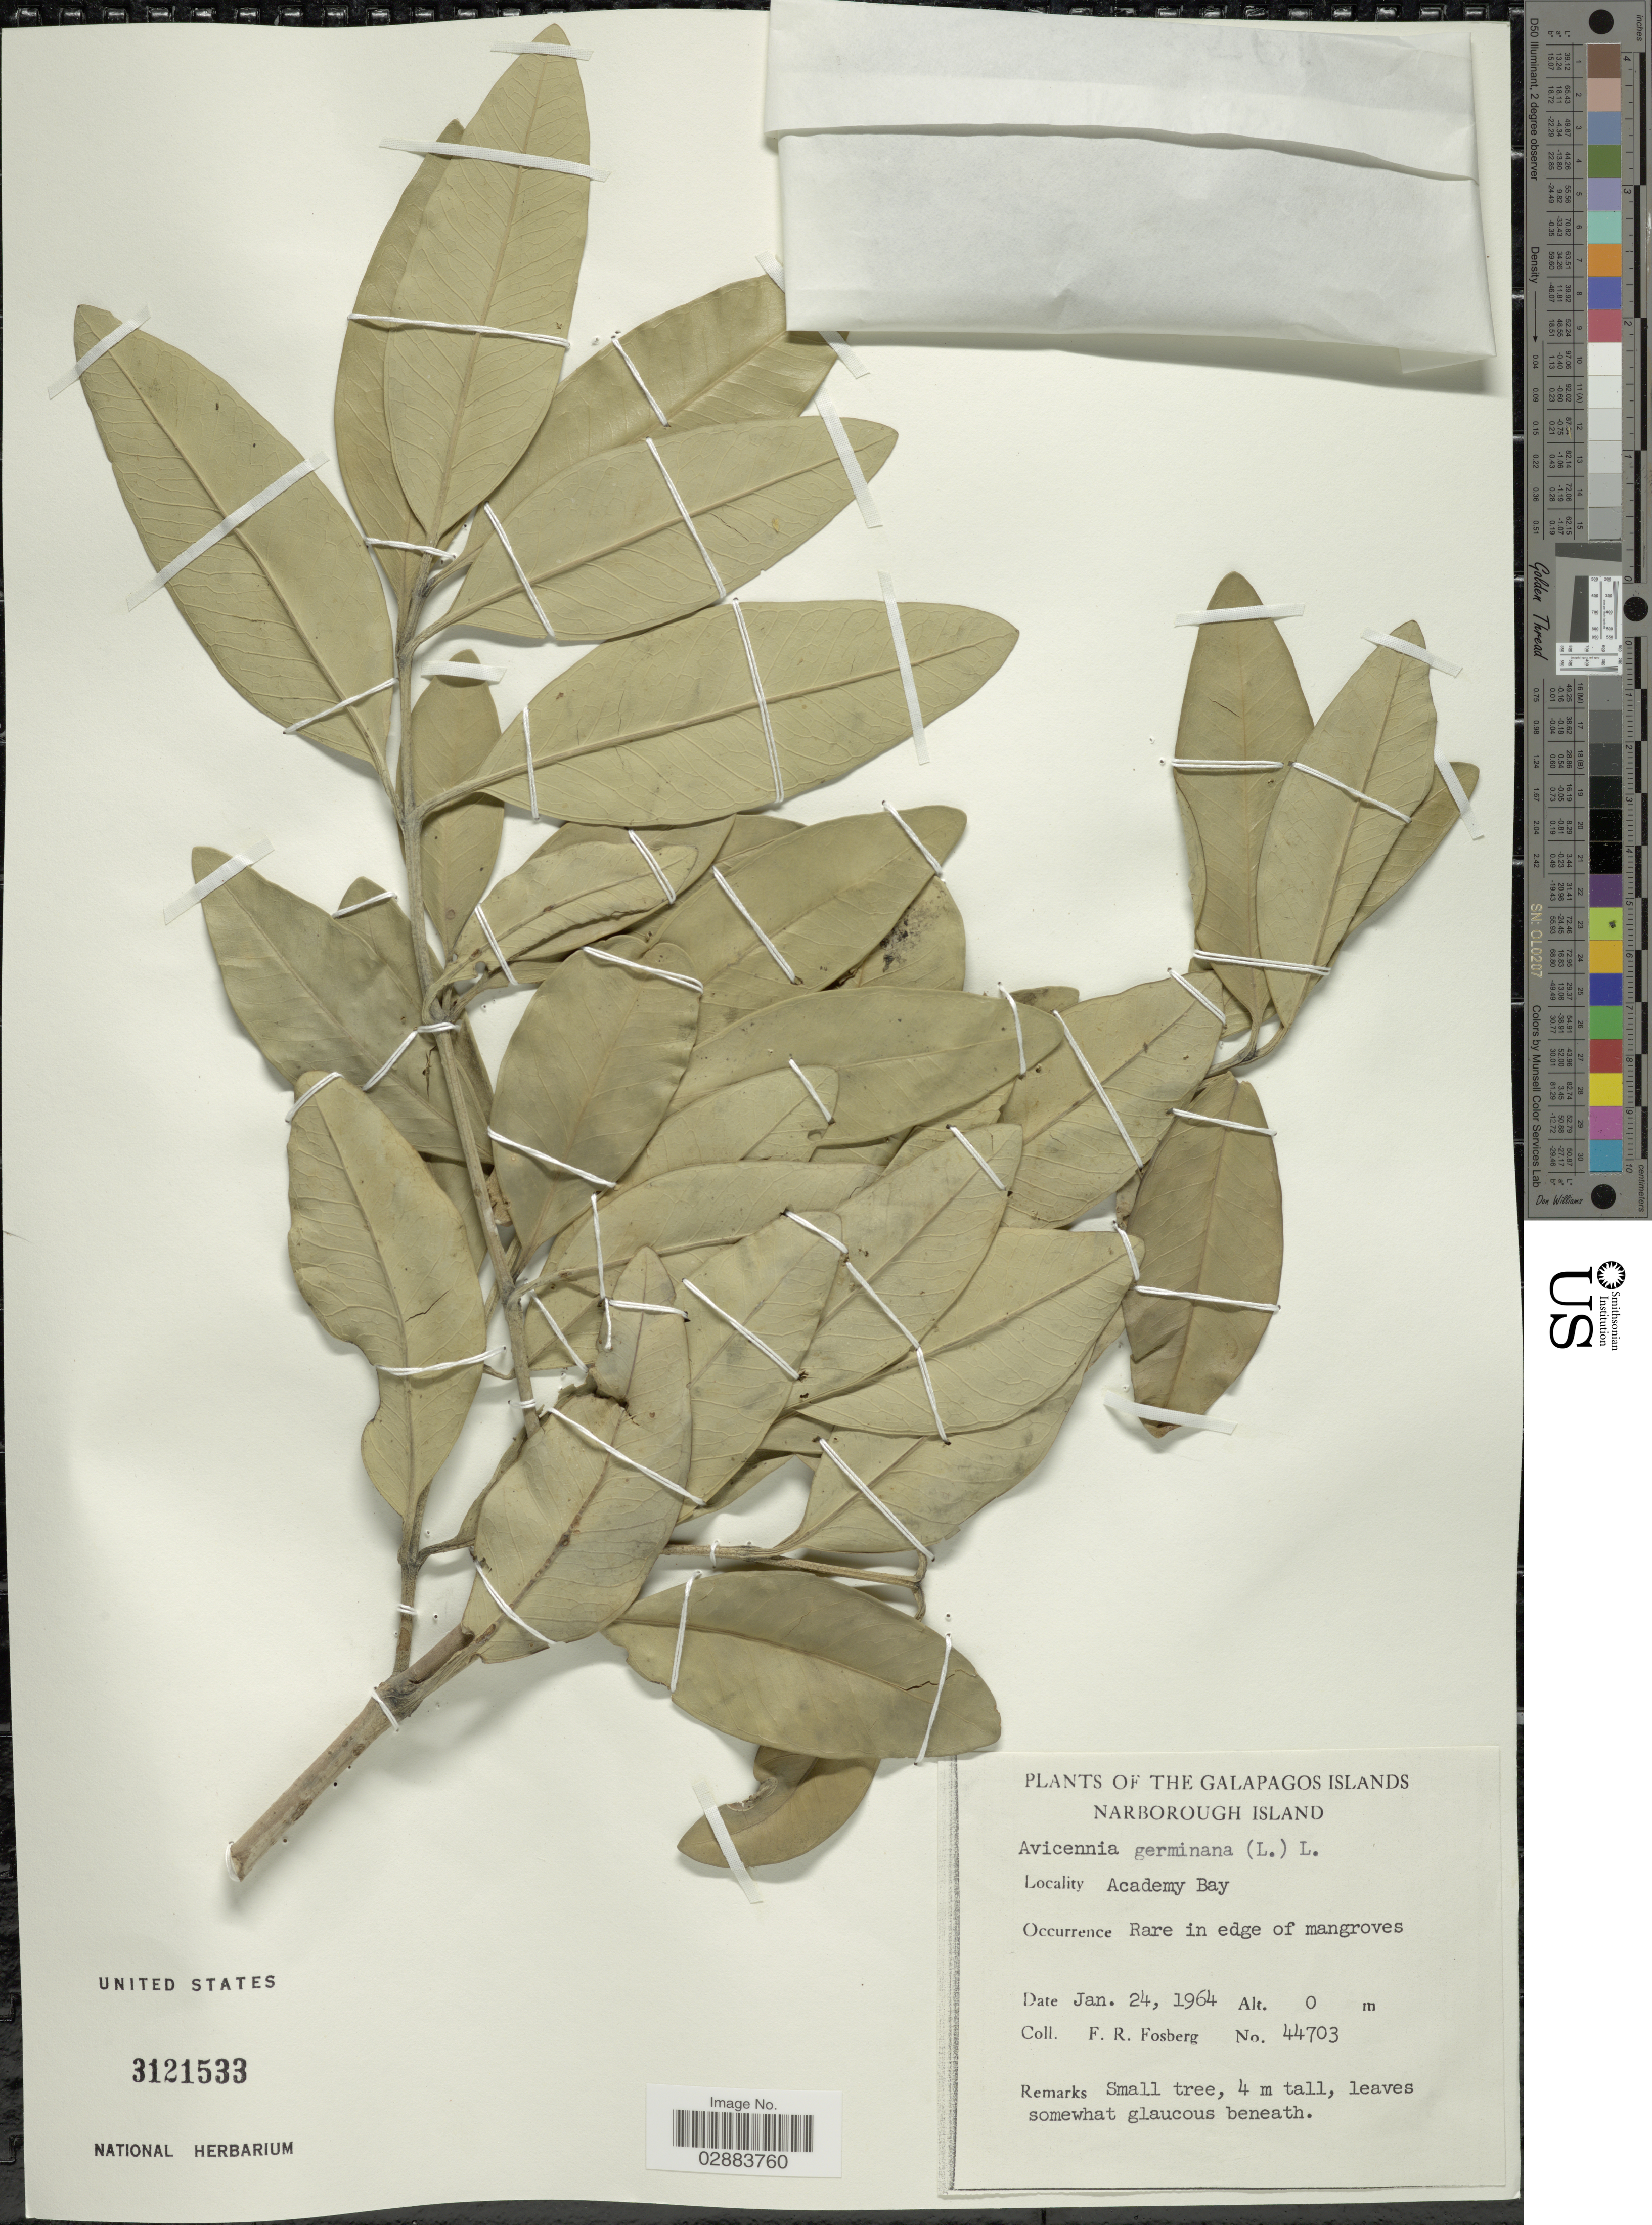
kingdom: Plantae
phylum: Tracheophyta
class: Magnoliopsida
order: Lamiales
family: Acanthaceae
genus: Avicennia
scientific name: Avicennia germinans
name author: (L.) L.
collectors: F. R. Fosberg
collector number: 44703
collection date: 1964-01-24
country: Ecuador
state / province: Colón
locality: The Galapagos Islands. Narborough Island. Academy Bay.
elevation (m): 0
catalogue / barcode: US 3121533